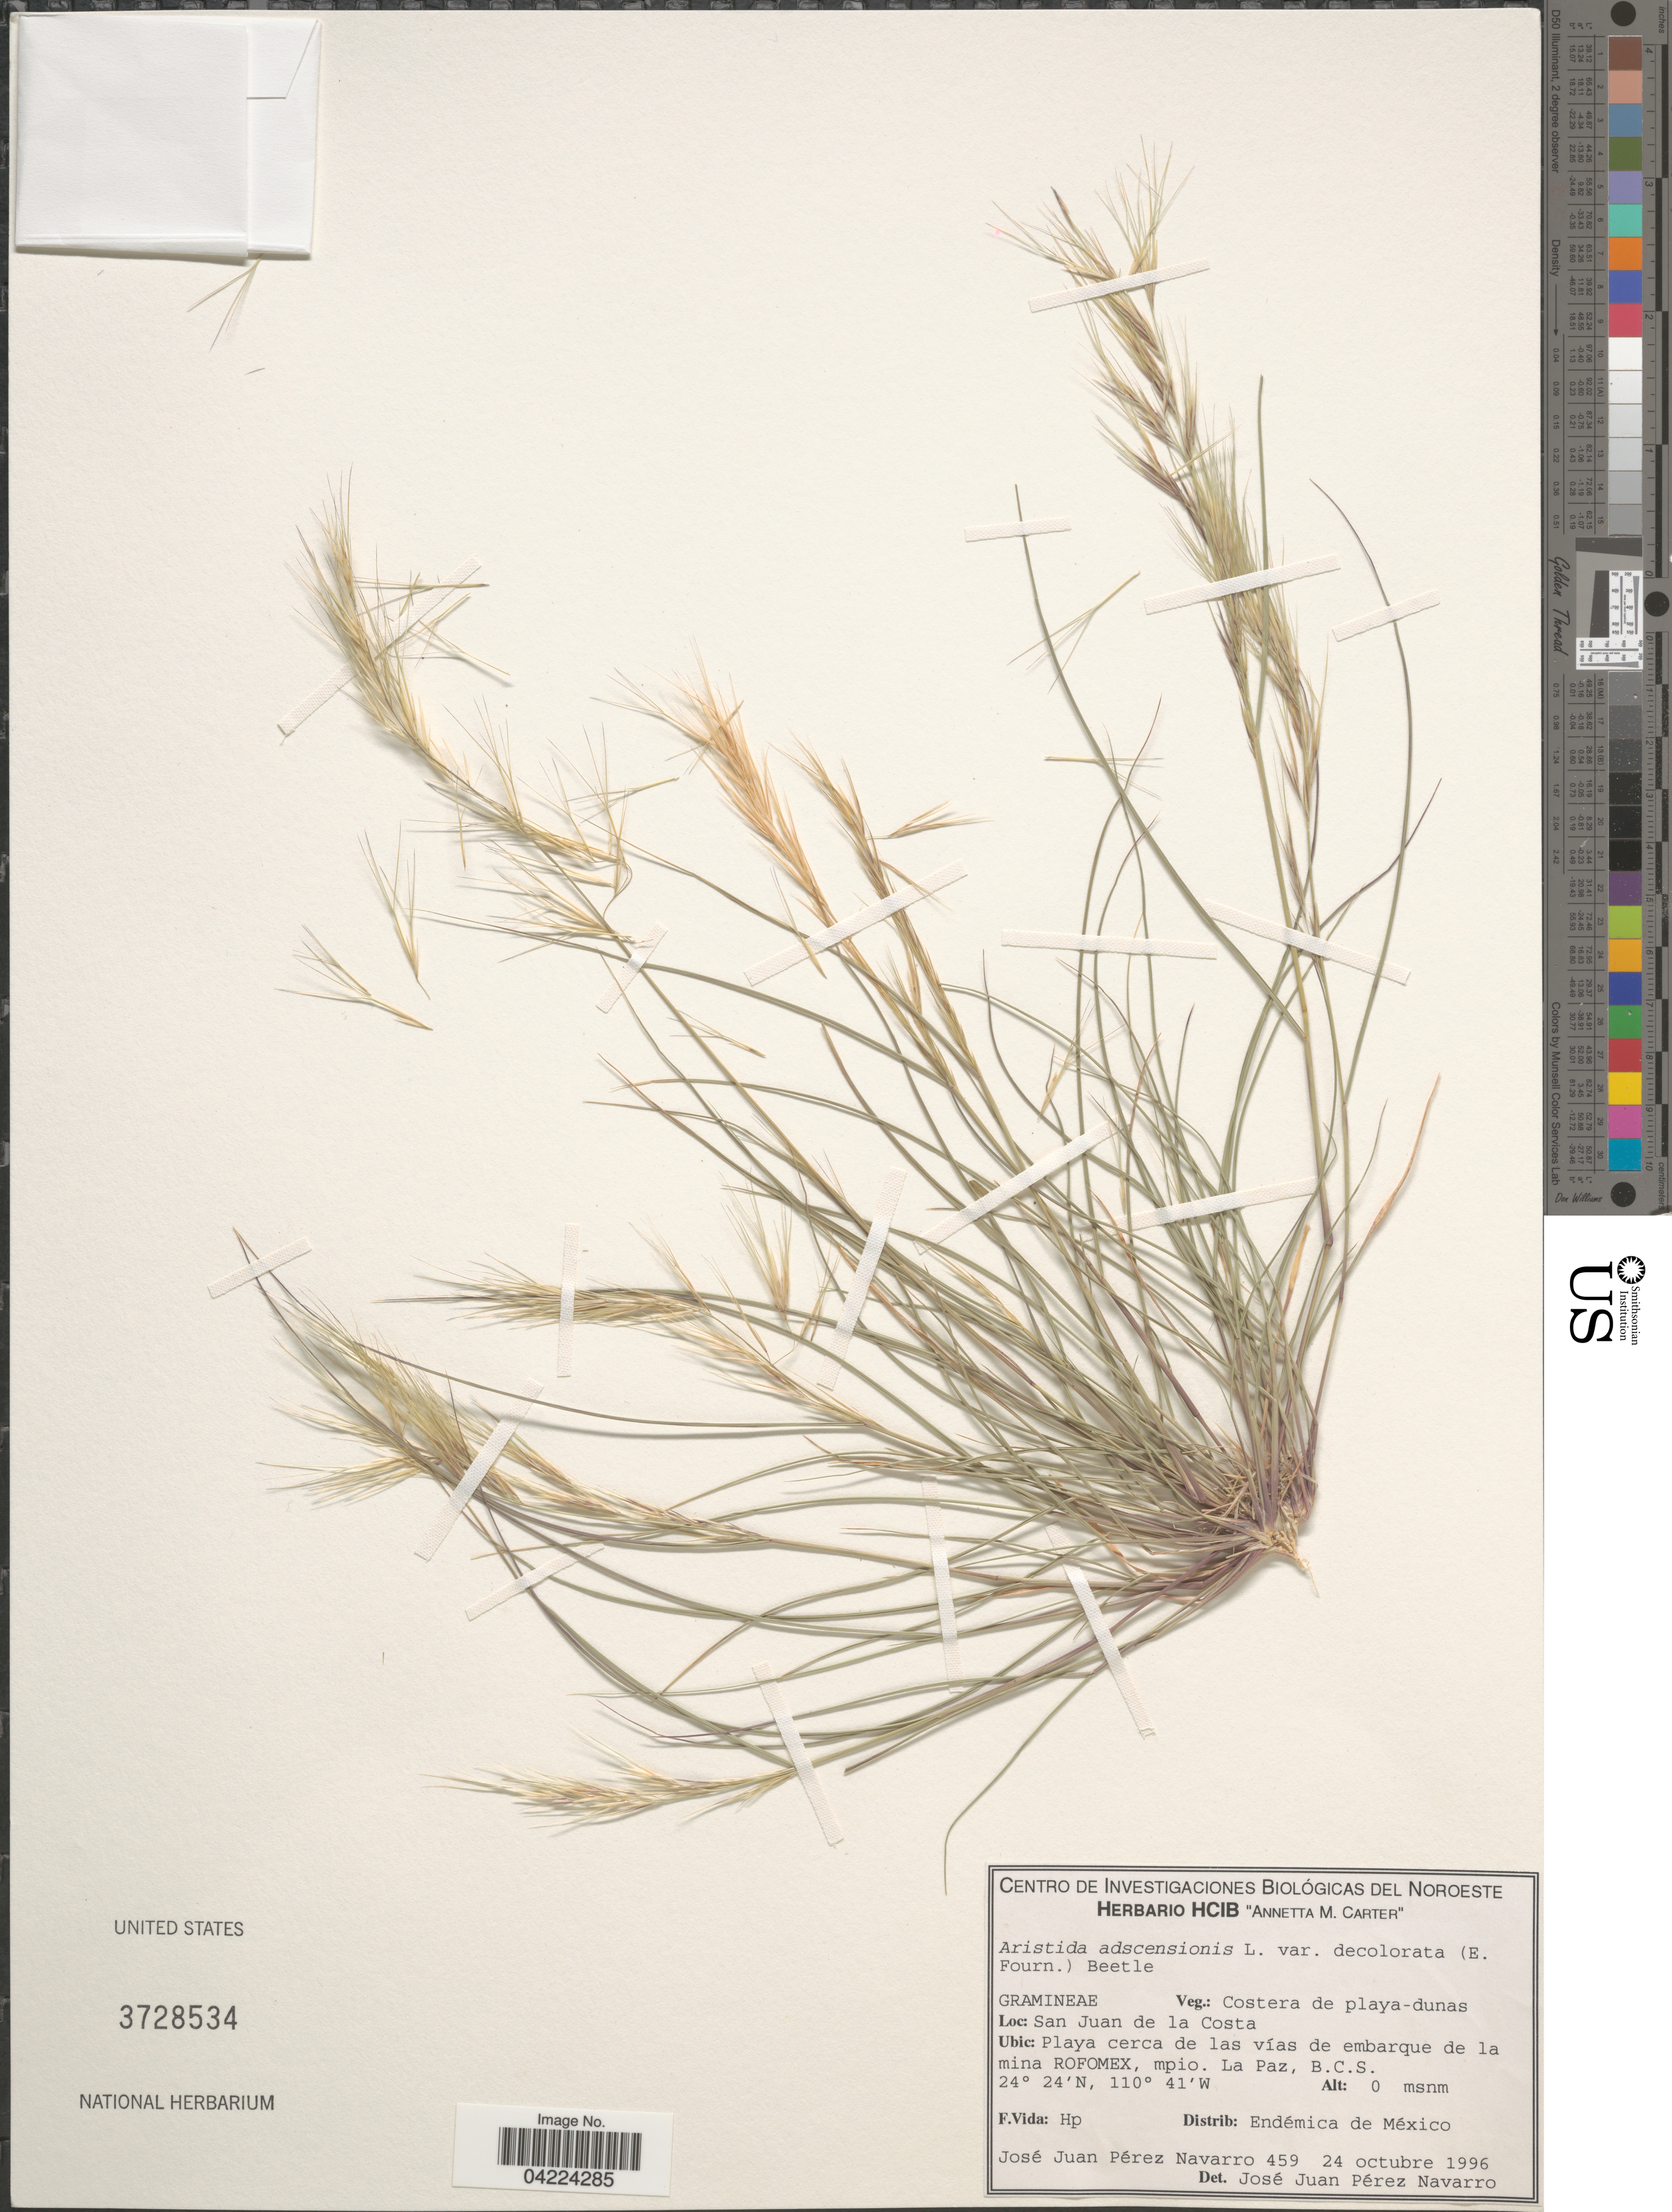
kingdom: Plantae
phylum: Tracheophyta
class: Liliopsida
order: Poales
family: Poaceae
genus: Aristida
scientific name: Aristida adscensionis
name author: L.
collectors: J. Perez N.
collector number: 459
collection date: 1996-10-24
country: Mexico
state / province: Baja California Sur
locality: San Juan de la Costa. Playa cerca de las vías de embarque de la mina Rofomex, mpio. La Paz, B.C.S.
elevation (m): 0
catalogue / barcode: US 3728534